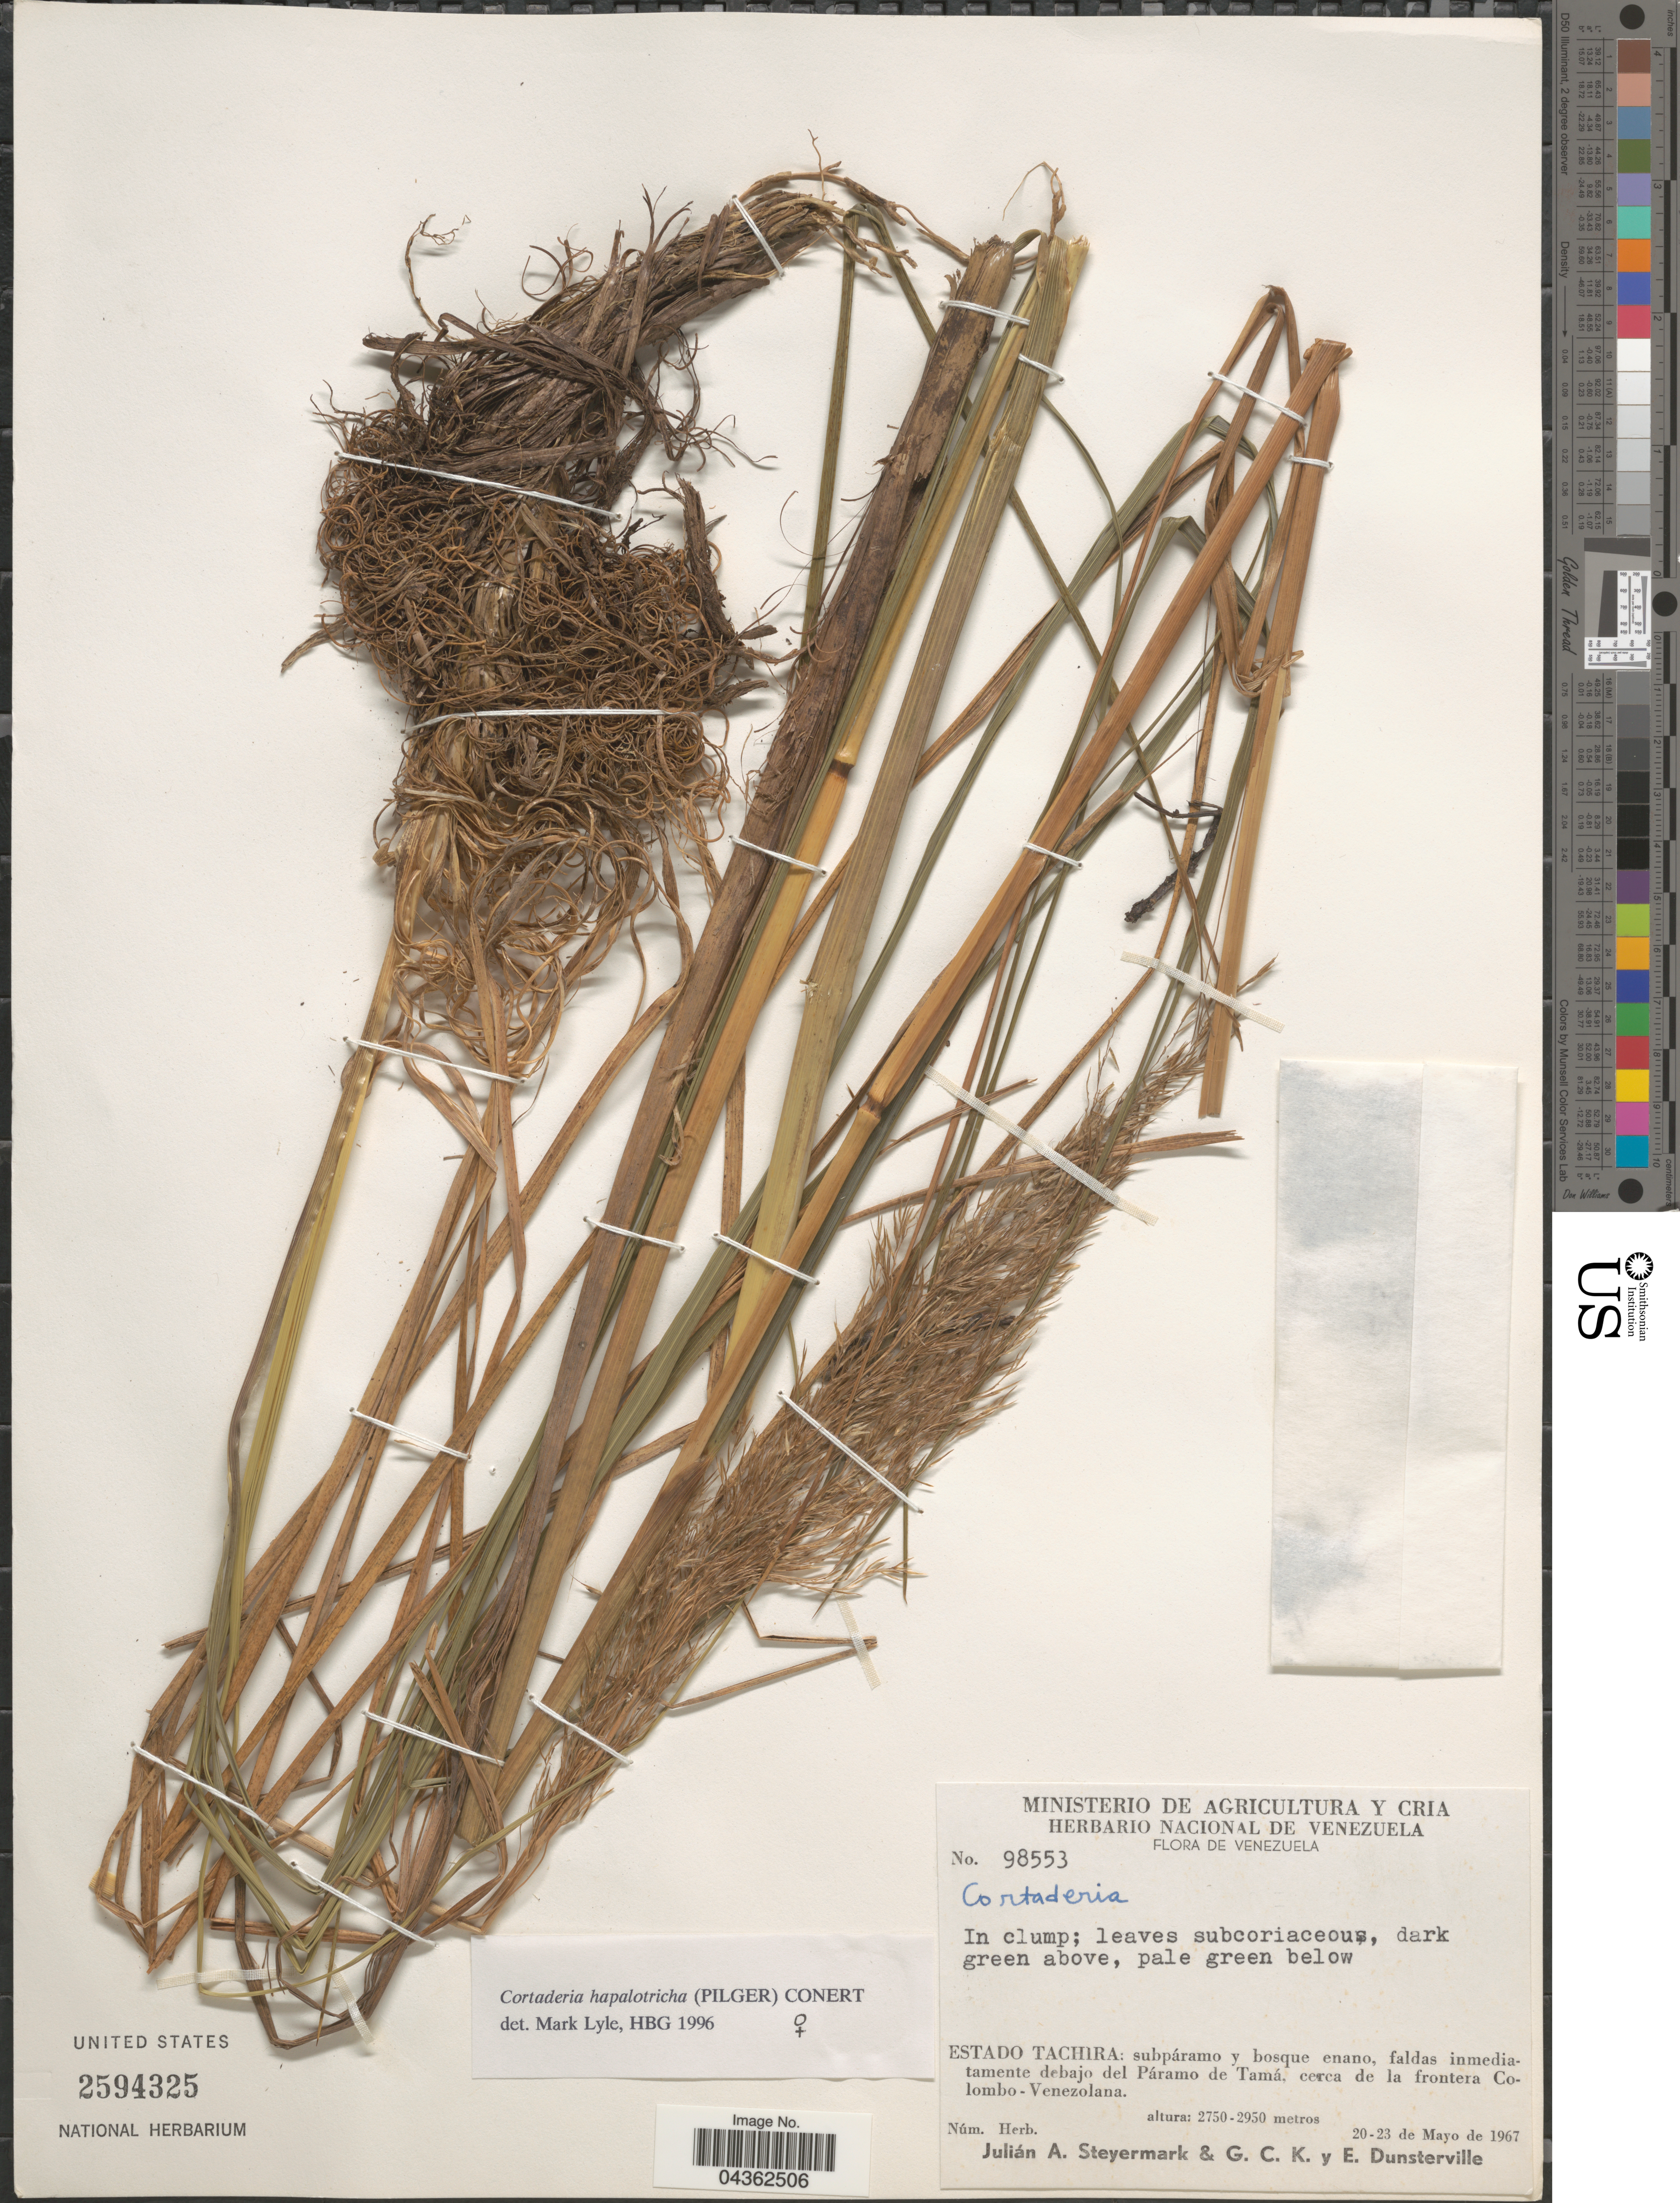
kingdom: Plantae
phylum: Tracheophyta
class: Liliopsida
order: Poales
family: Poaceae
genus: Cortaderia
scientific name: Cortaderia hapalotricha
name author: (Pilg.) Conert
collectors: J. Steyermark, G. C. K. Dunsterville & E. Dunsterville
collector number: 98553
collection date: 1967-05-20/1967-05-23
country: Venezuela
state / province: Tachira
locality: Subpáramo y bosque enano, faldas inmediatamente debajo del Páramo de Tamá, cerca de la frontera Colombo-Venezolana.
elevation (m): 2750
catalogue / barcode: US 2594325